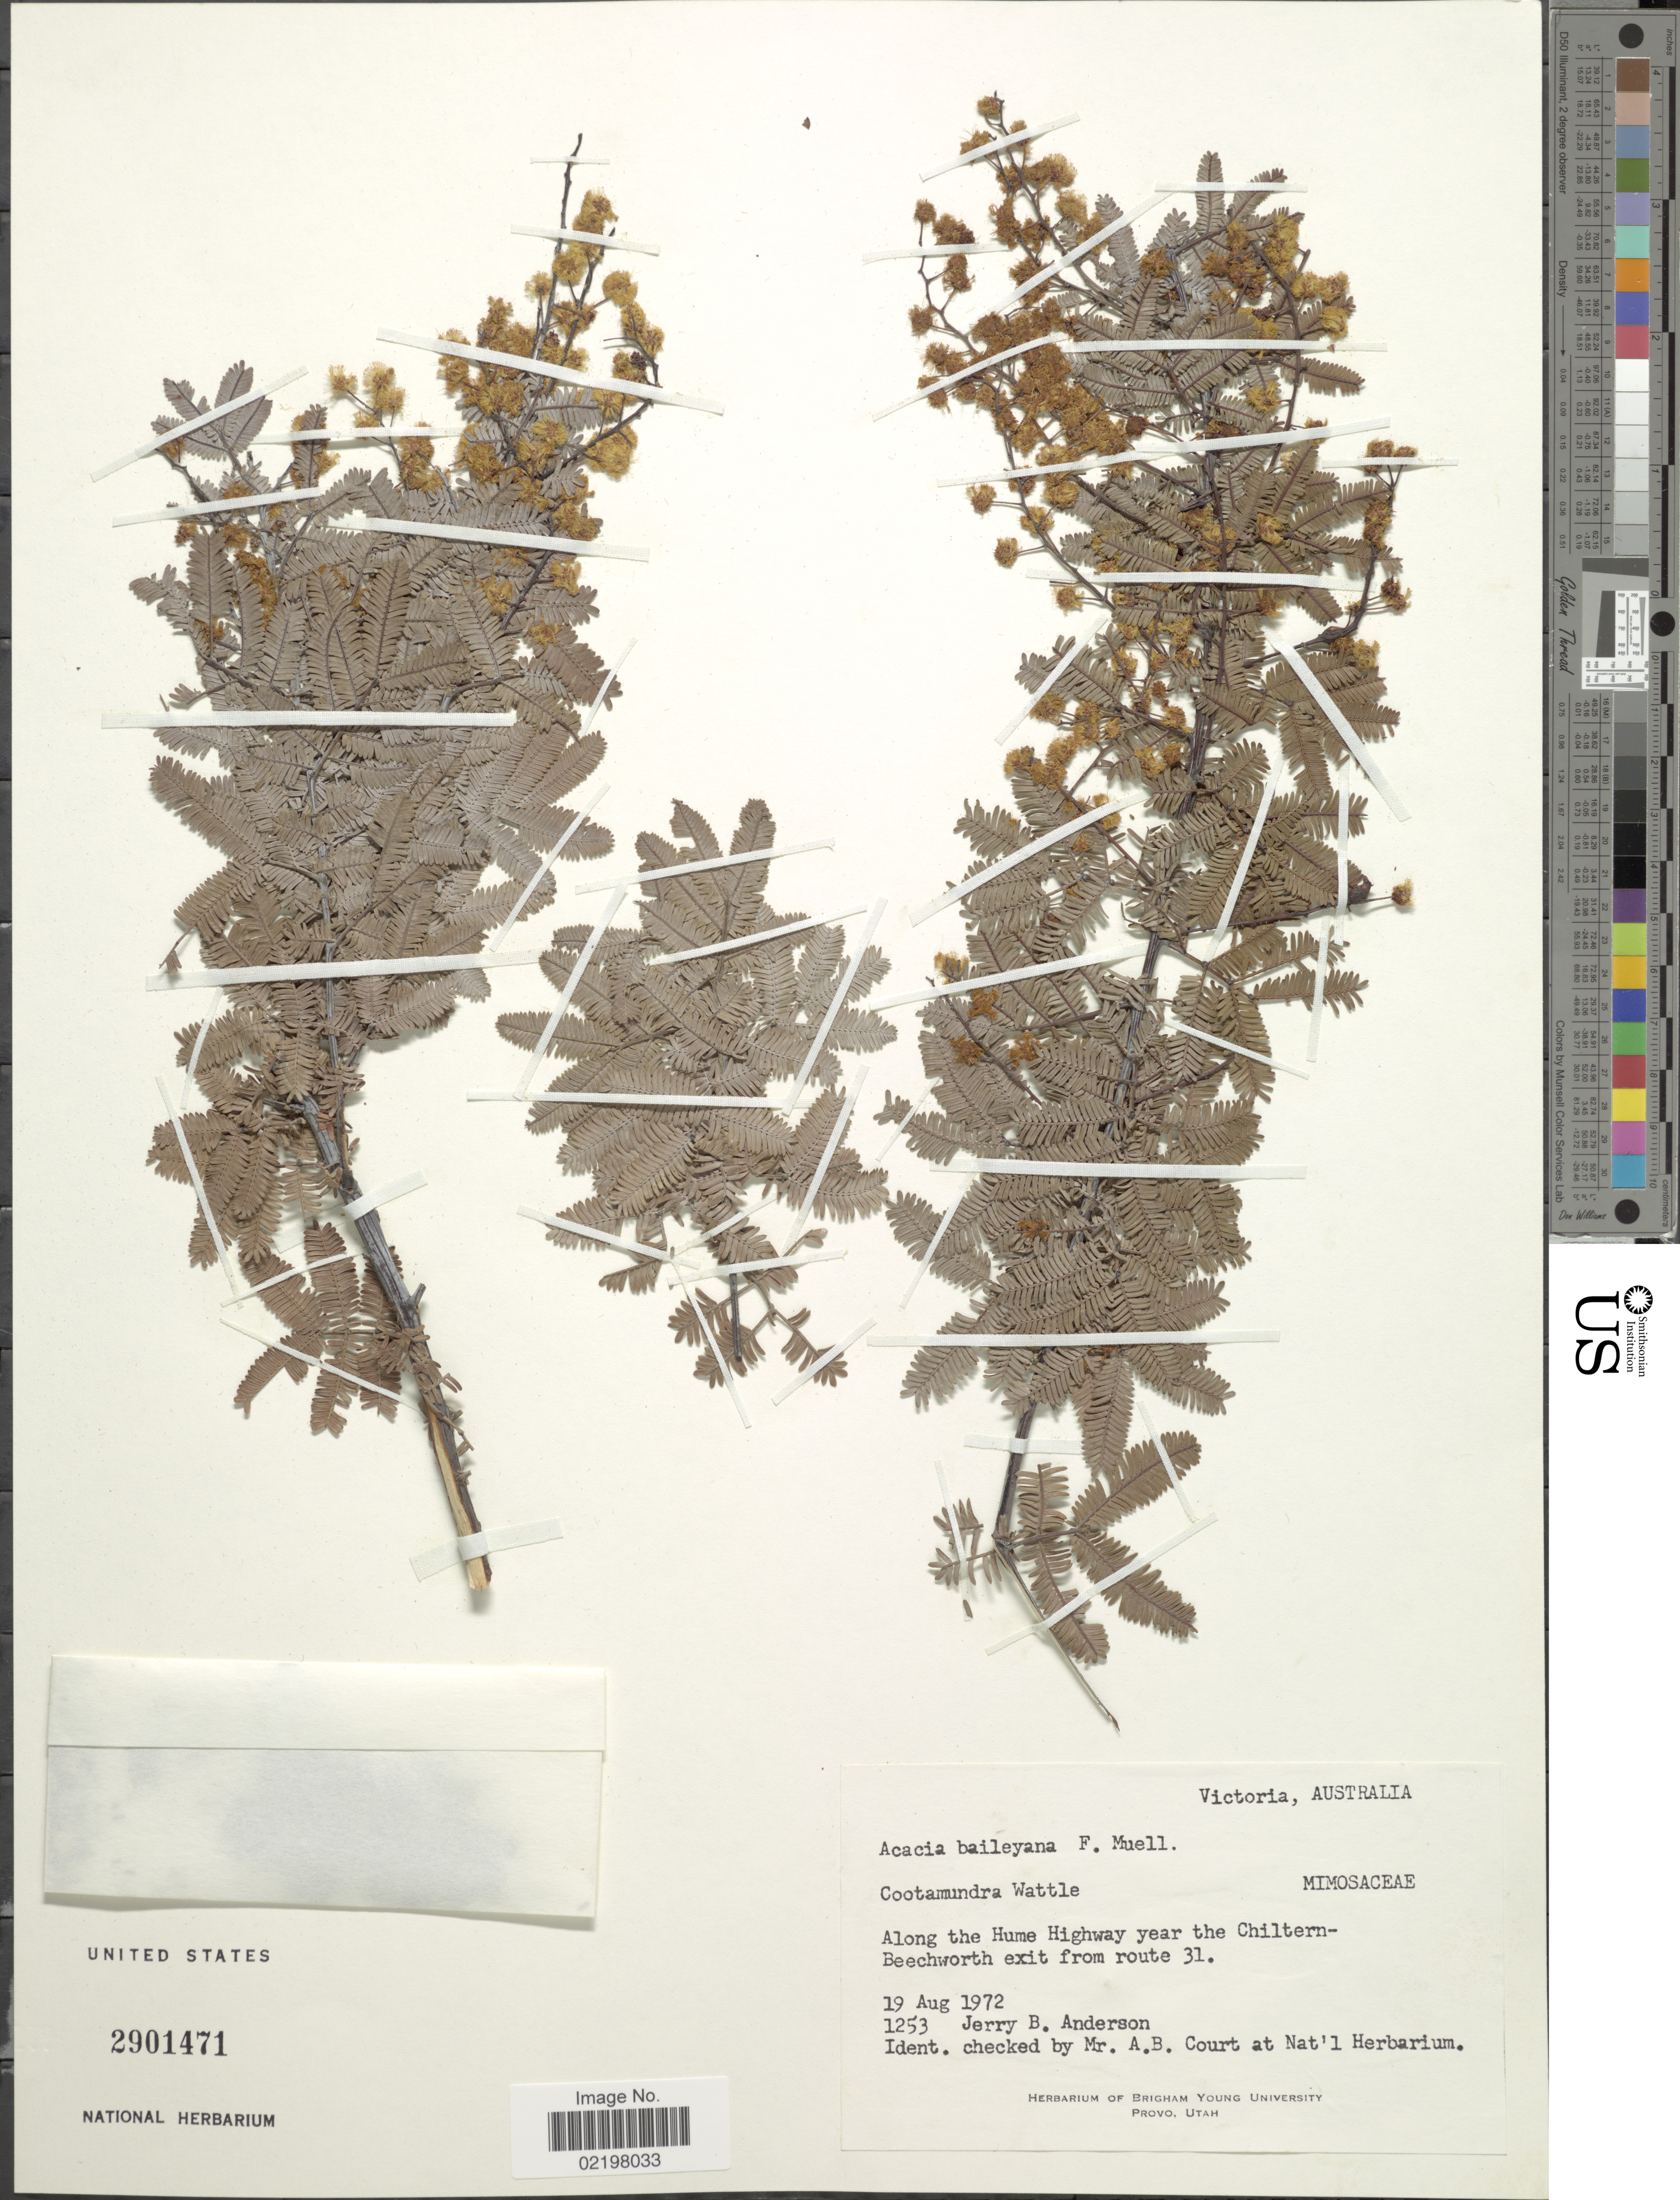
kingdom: Plantae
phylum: Tracheophyta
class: Magnoliopsida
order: Fabales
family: Fabaceae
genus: Acacia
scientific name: Acacia baileyana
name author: F. Muell.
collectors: J. B. Anderson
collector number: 1253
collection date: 1972-08-19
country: Australia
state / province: Victoria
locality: Victoria, Australia, Along the Hume Highway year the Chiltern-Beechworth exit from route 31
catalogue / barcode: US 2901471